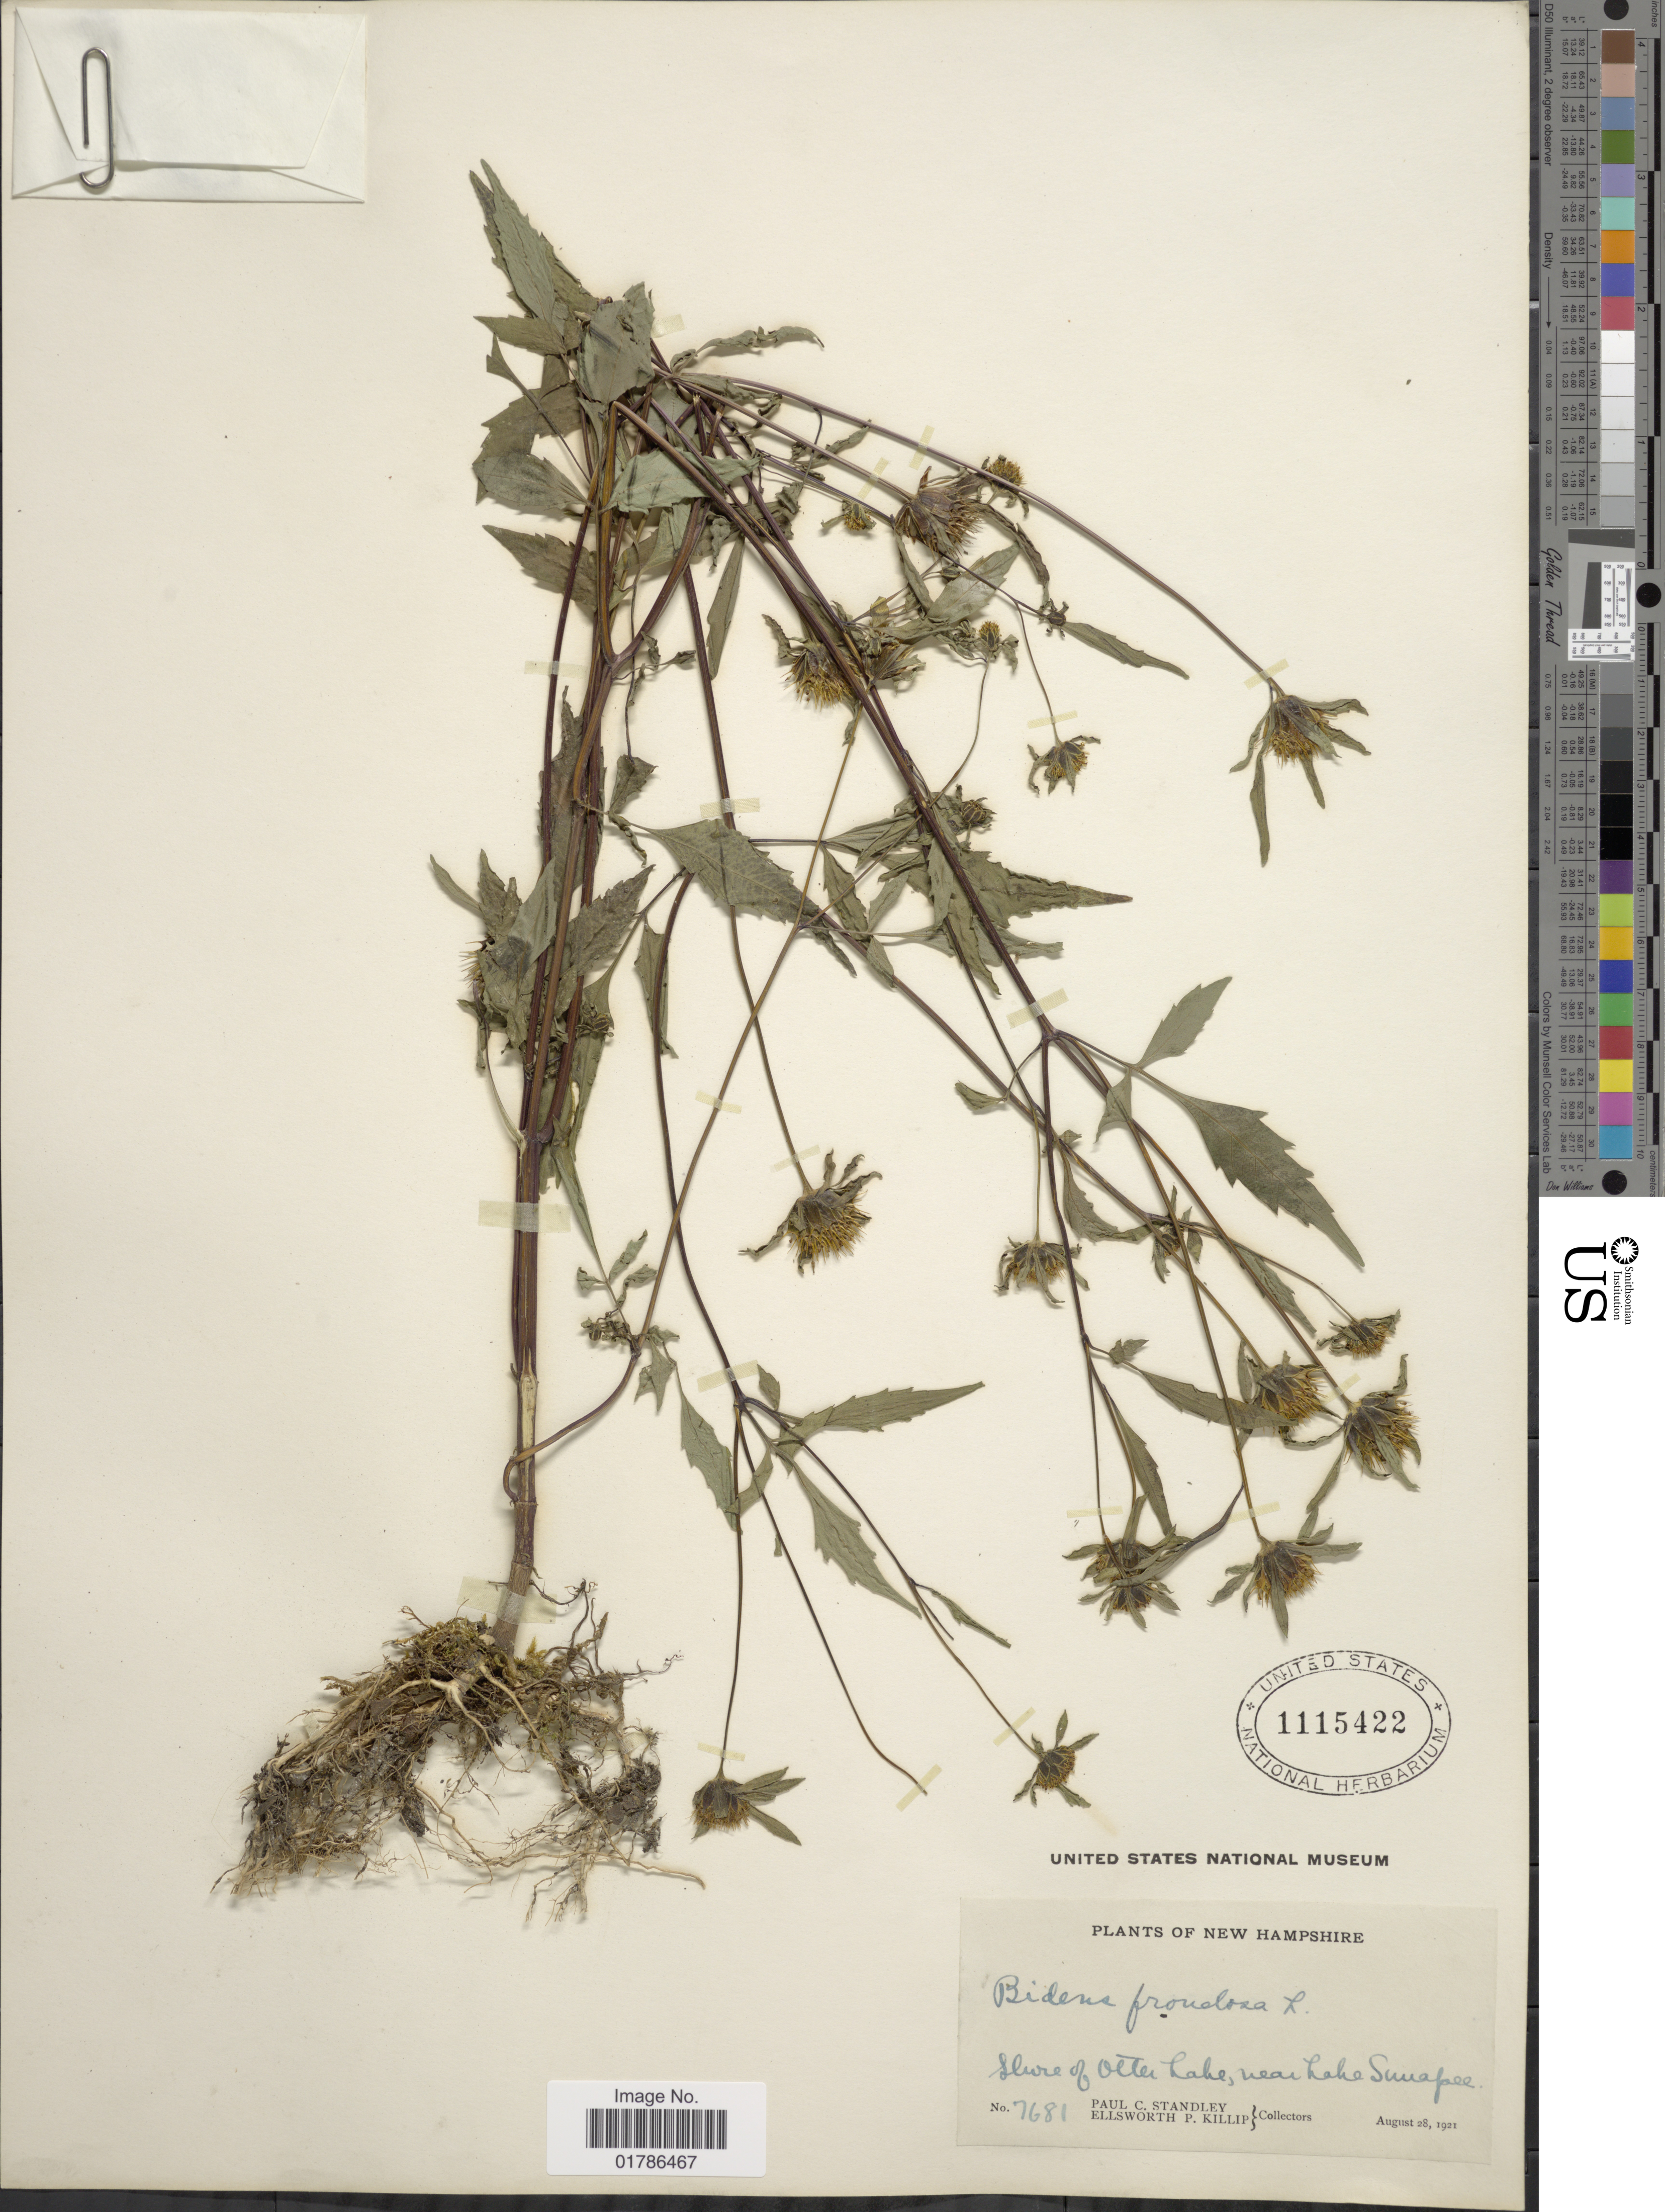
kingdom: Plantae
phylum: Tracheophyta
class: Magnoliopsida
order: Asterales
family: Asteraceae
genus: Bidens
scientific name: Bidens frondosa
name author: L.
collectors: P. C. Standley & E. P. Killip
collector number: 7681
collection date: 1921-08-28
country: United States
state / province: New Hampshire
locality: Shore of Otter Lake, near Lake Sunapee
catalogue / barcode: US 1115422